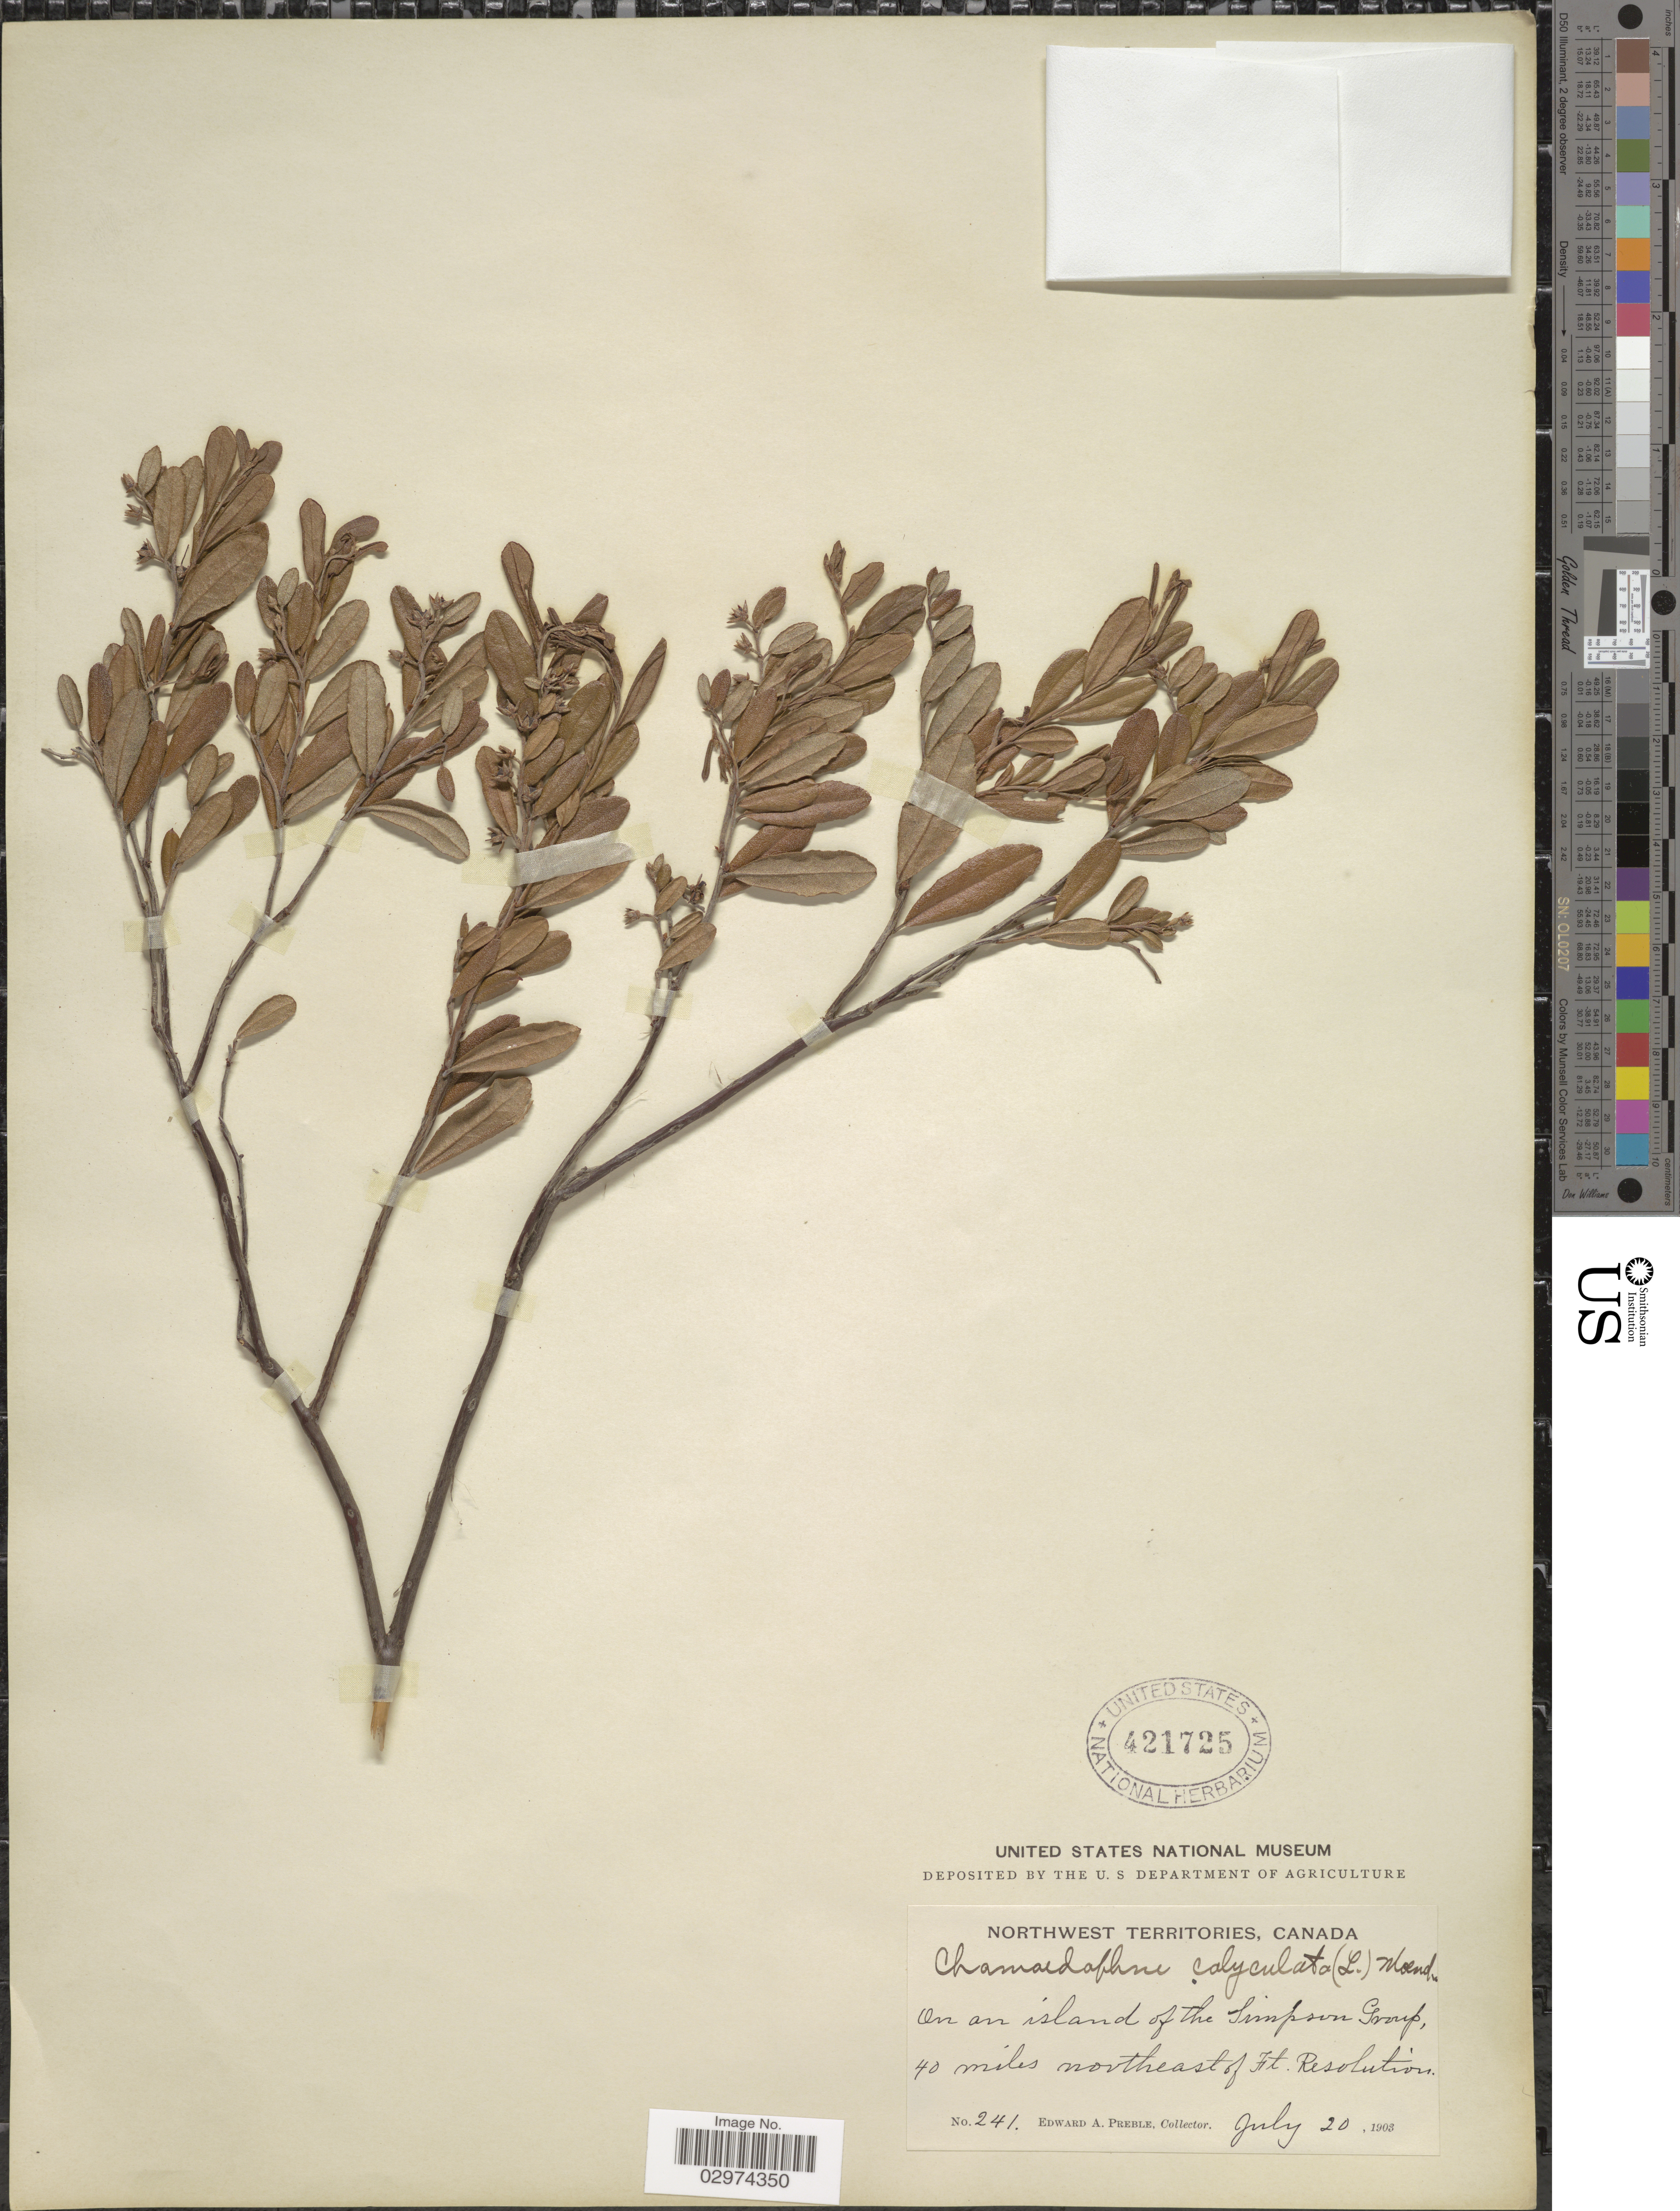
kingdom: Plantae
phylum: Tracheophyta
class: Magnoliopsida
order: Ericales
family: Ericaceae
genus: Chamaedaphne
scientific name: Chamaedaphne calyculata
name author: (L.) Moench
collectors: E. Preble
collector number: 241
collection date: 1903-07-20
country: Canada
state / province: Northwest Territories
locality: On an island of the Simpson Group, 40 miles northeast of Ft. Resolution.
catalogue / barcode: US 421725